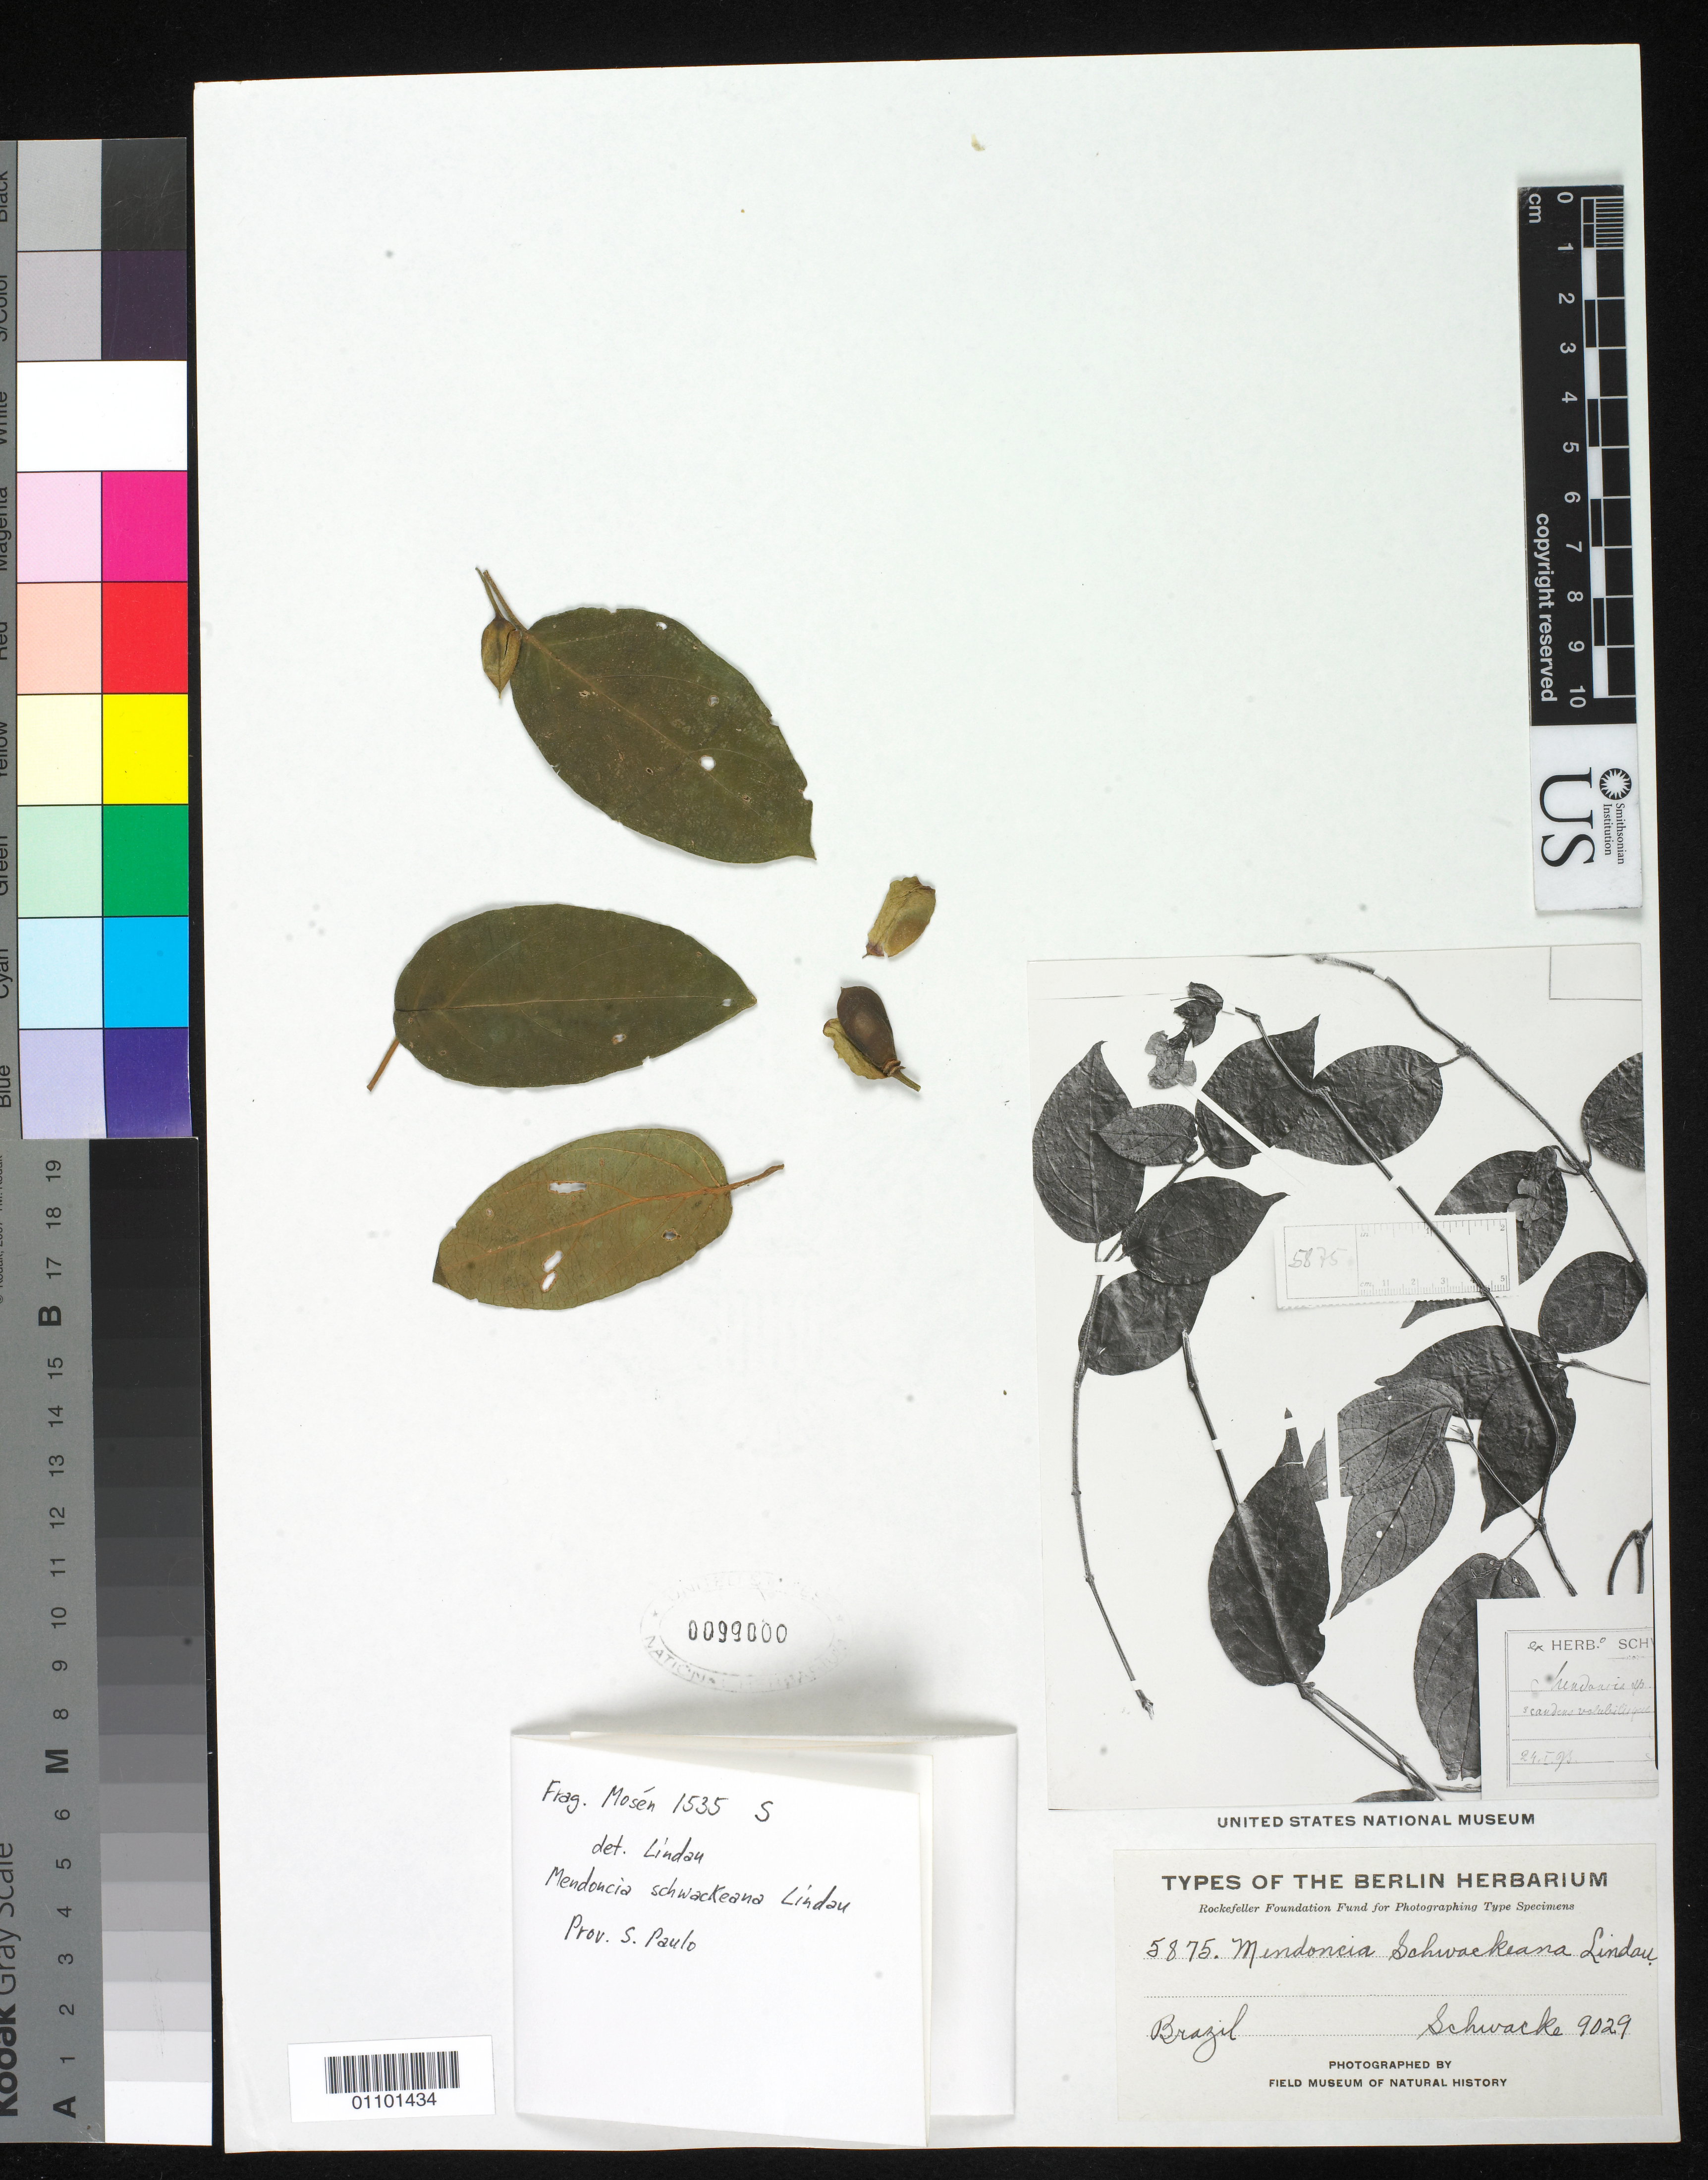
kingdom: Plantae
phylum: Tracheophyta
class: Magnoliopsida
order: Lamiales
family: Acanthaceae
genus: Mendoncia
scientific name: Mendoncia schwackeana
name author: Lindau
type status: Type Collection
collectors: C. A. W. Schwacke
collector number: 9029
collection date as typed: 24 Jan 1893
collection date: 1893-01-24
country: Brazil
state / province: São Paulo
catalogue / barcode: US 99000